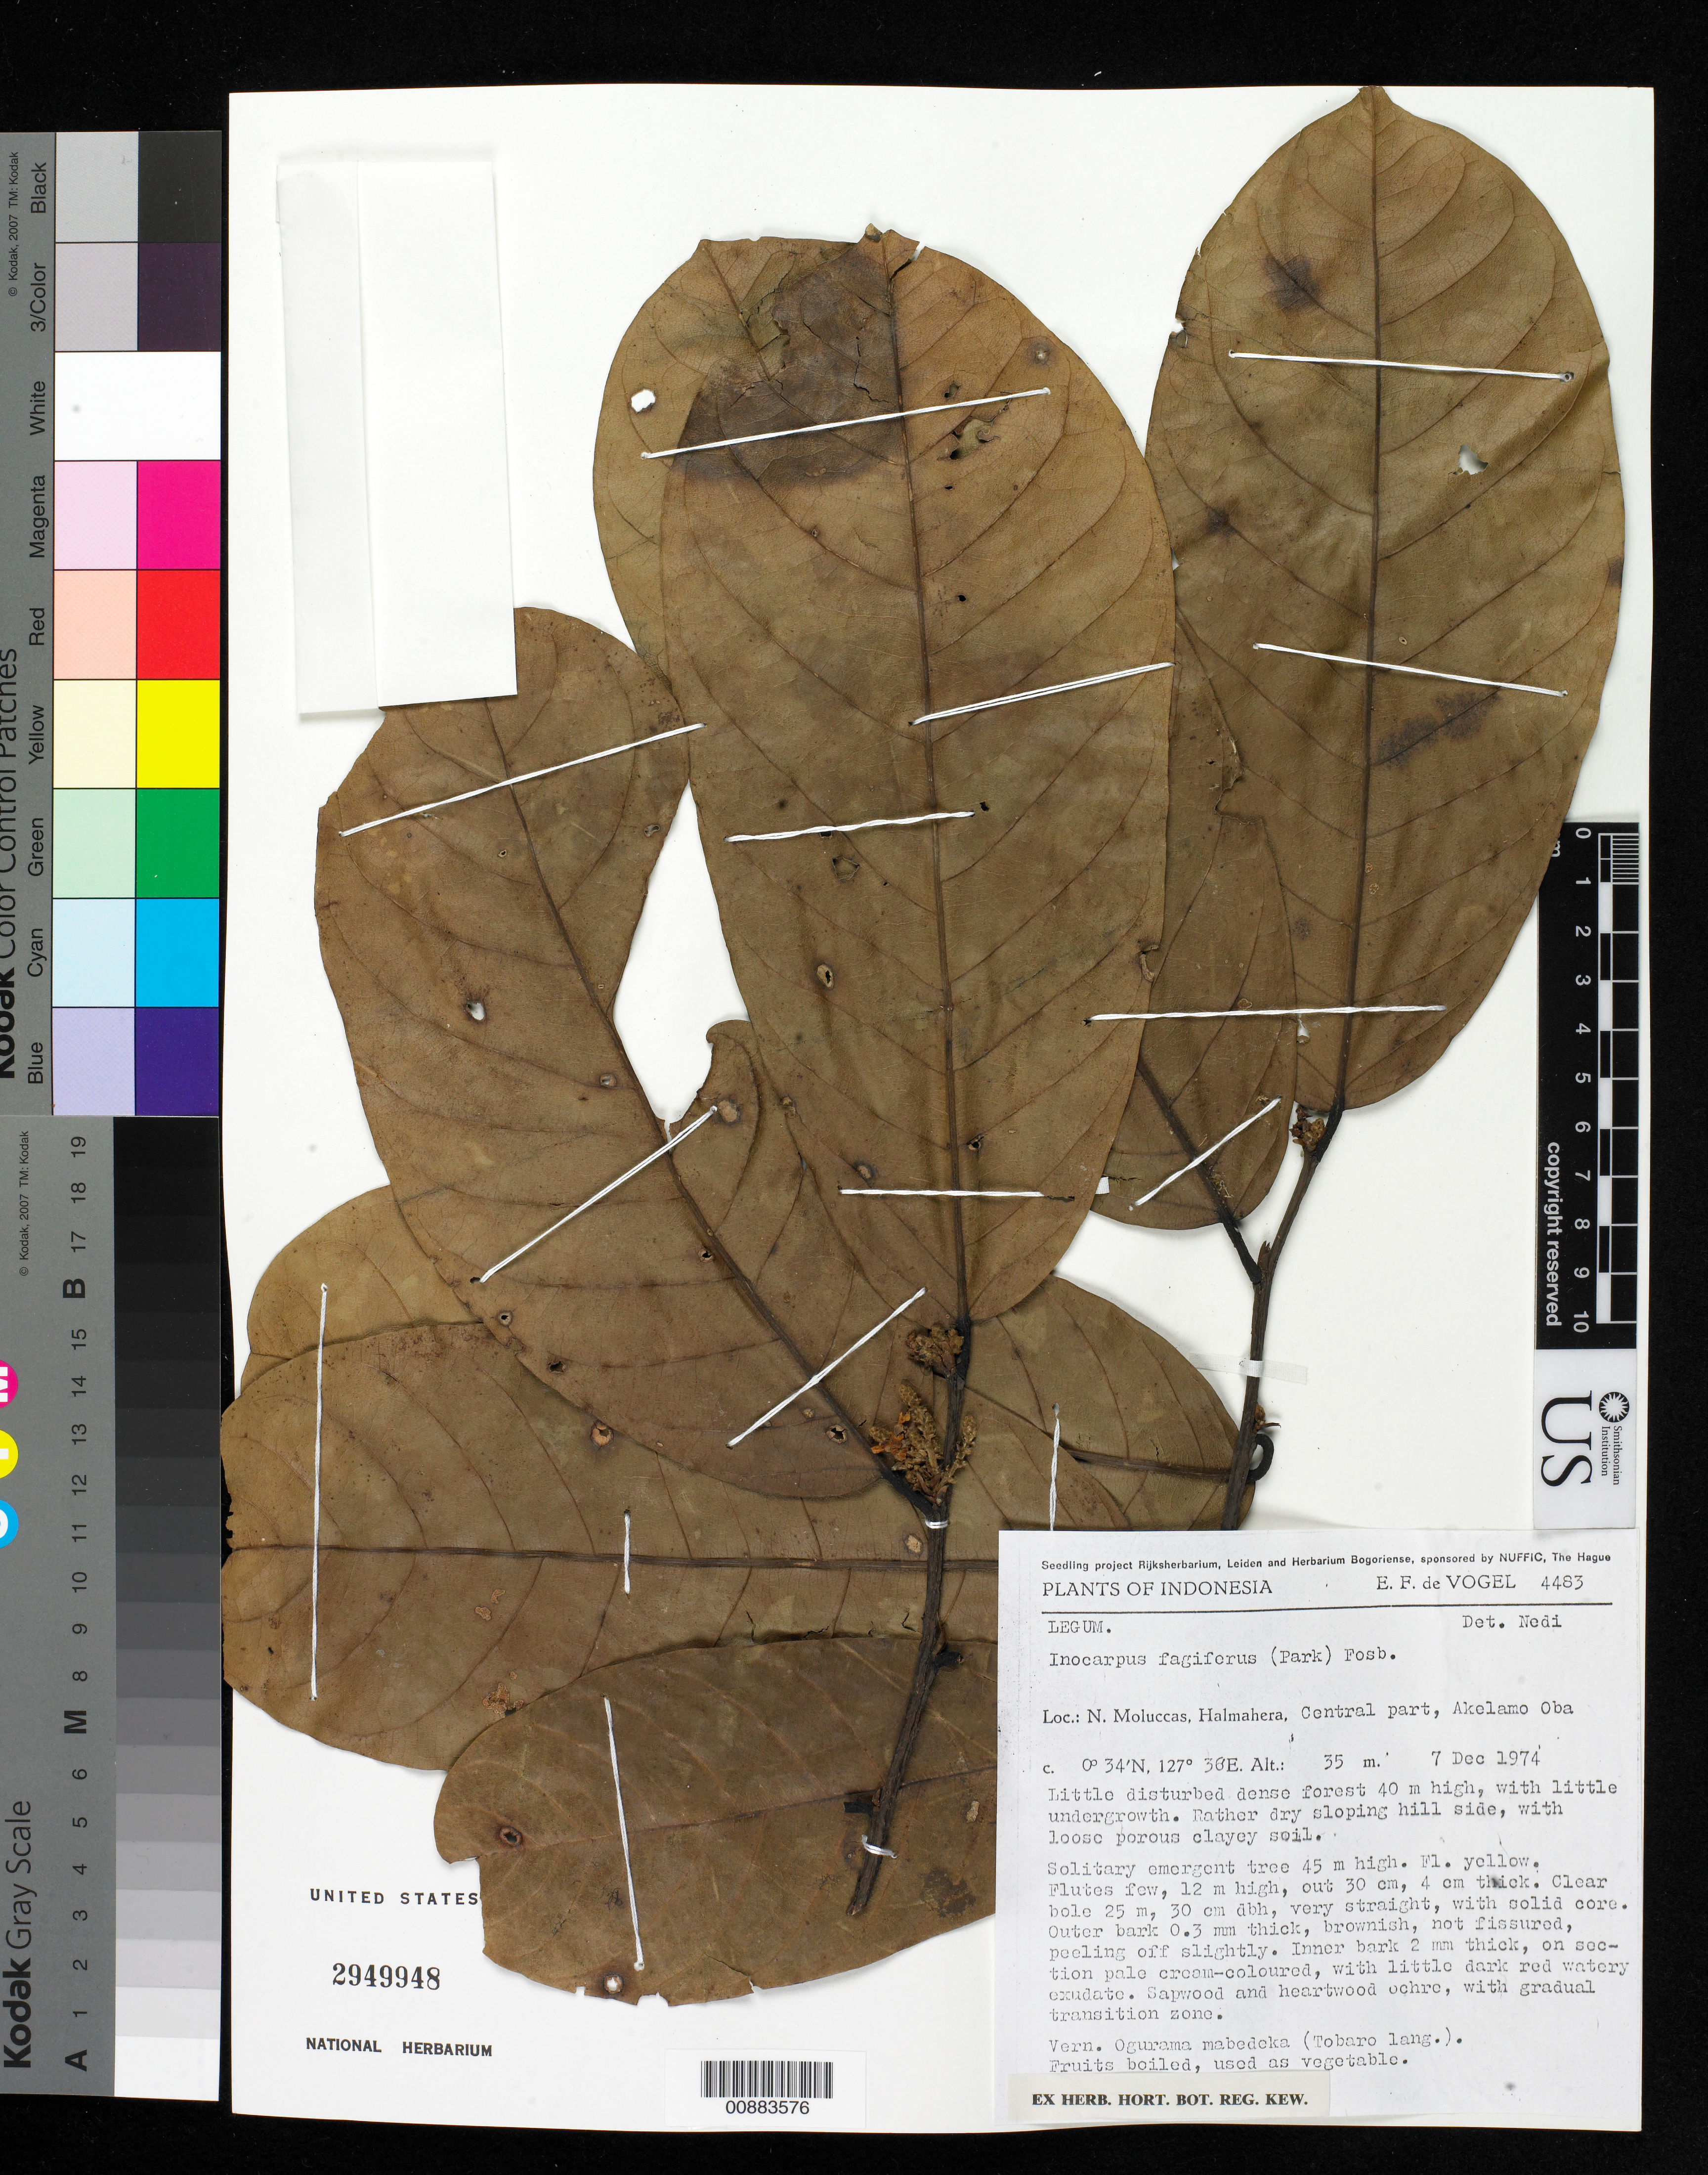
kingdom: Plantae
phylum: Tracheophyta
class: Magnoliopsida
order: Fabales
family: Fabaceae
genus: Inocarpus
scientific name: Inocarpus fagifer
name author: (Parkinson) Fosberg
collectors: E. F. de Vogel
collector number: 4483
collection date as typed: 07 Dec 1974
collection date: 1974-12-07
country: Indonesia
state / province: Maluku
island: Halmahera I.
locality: Central part, Akelamo Oba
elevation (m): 35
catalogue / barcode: US 2949948